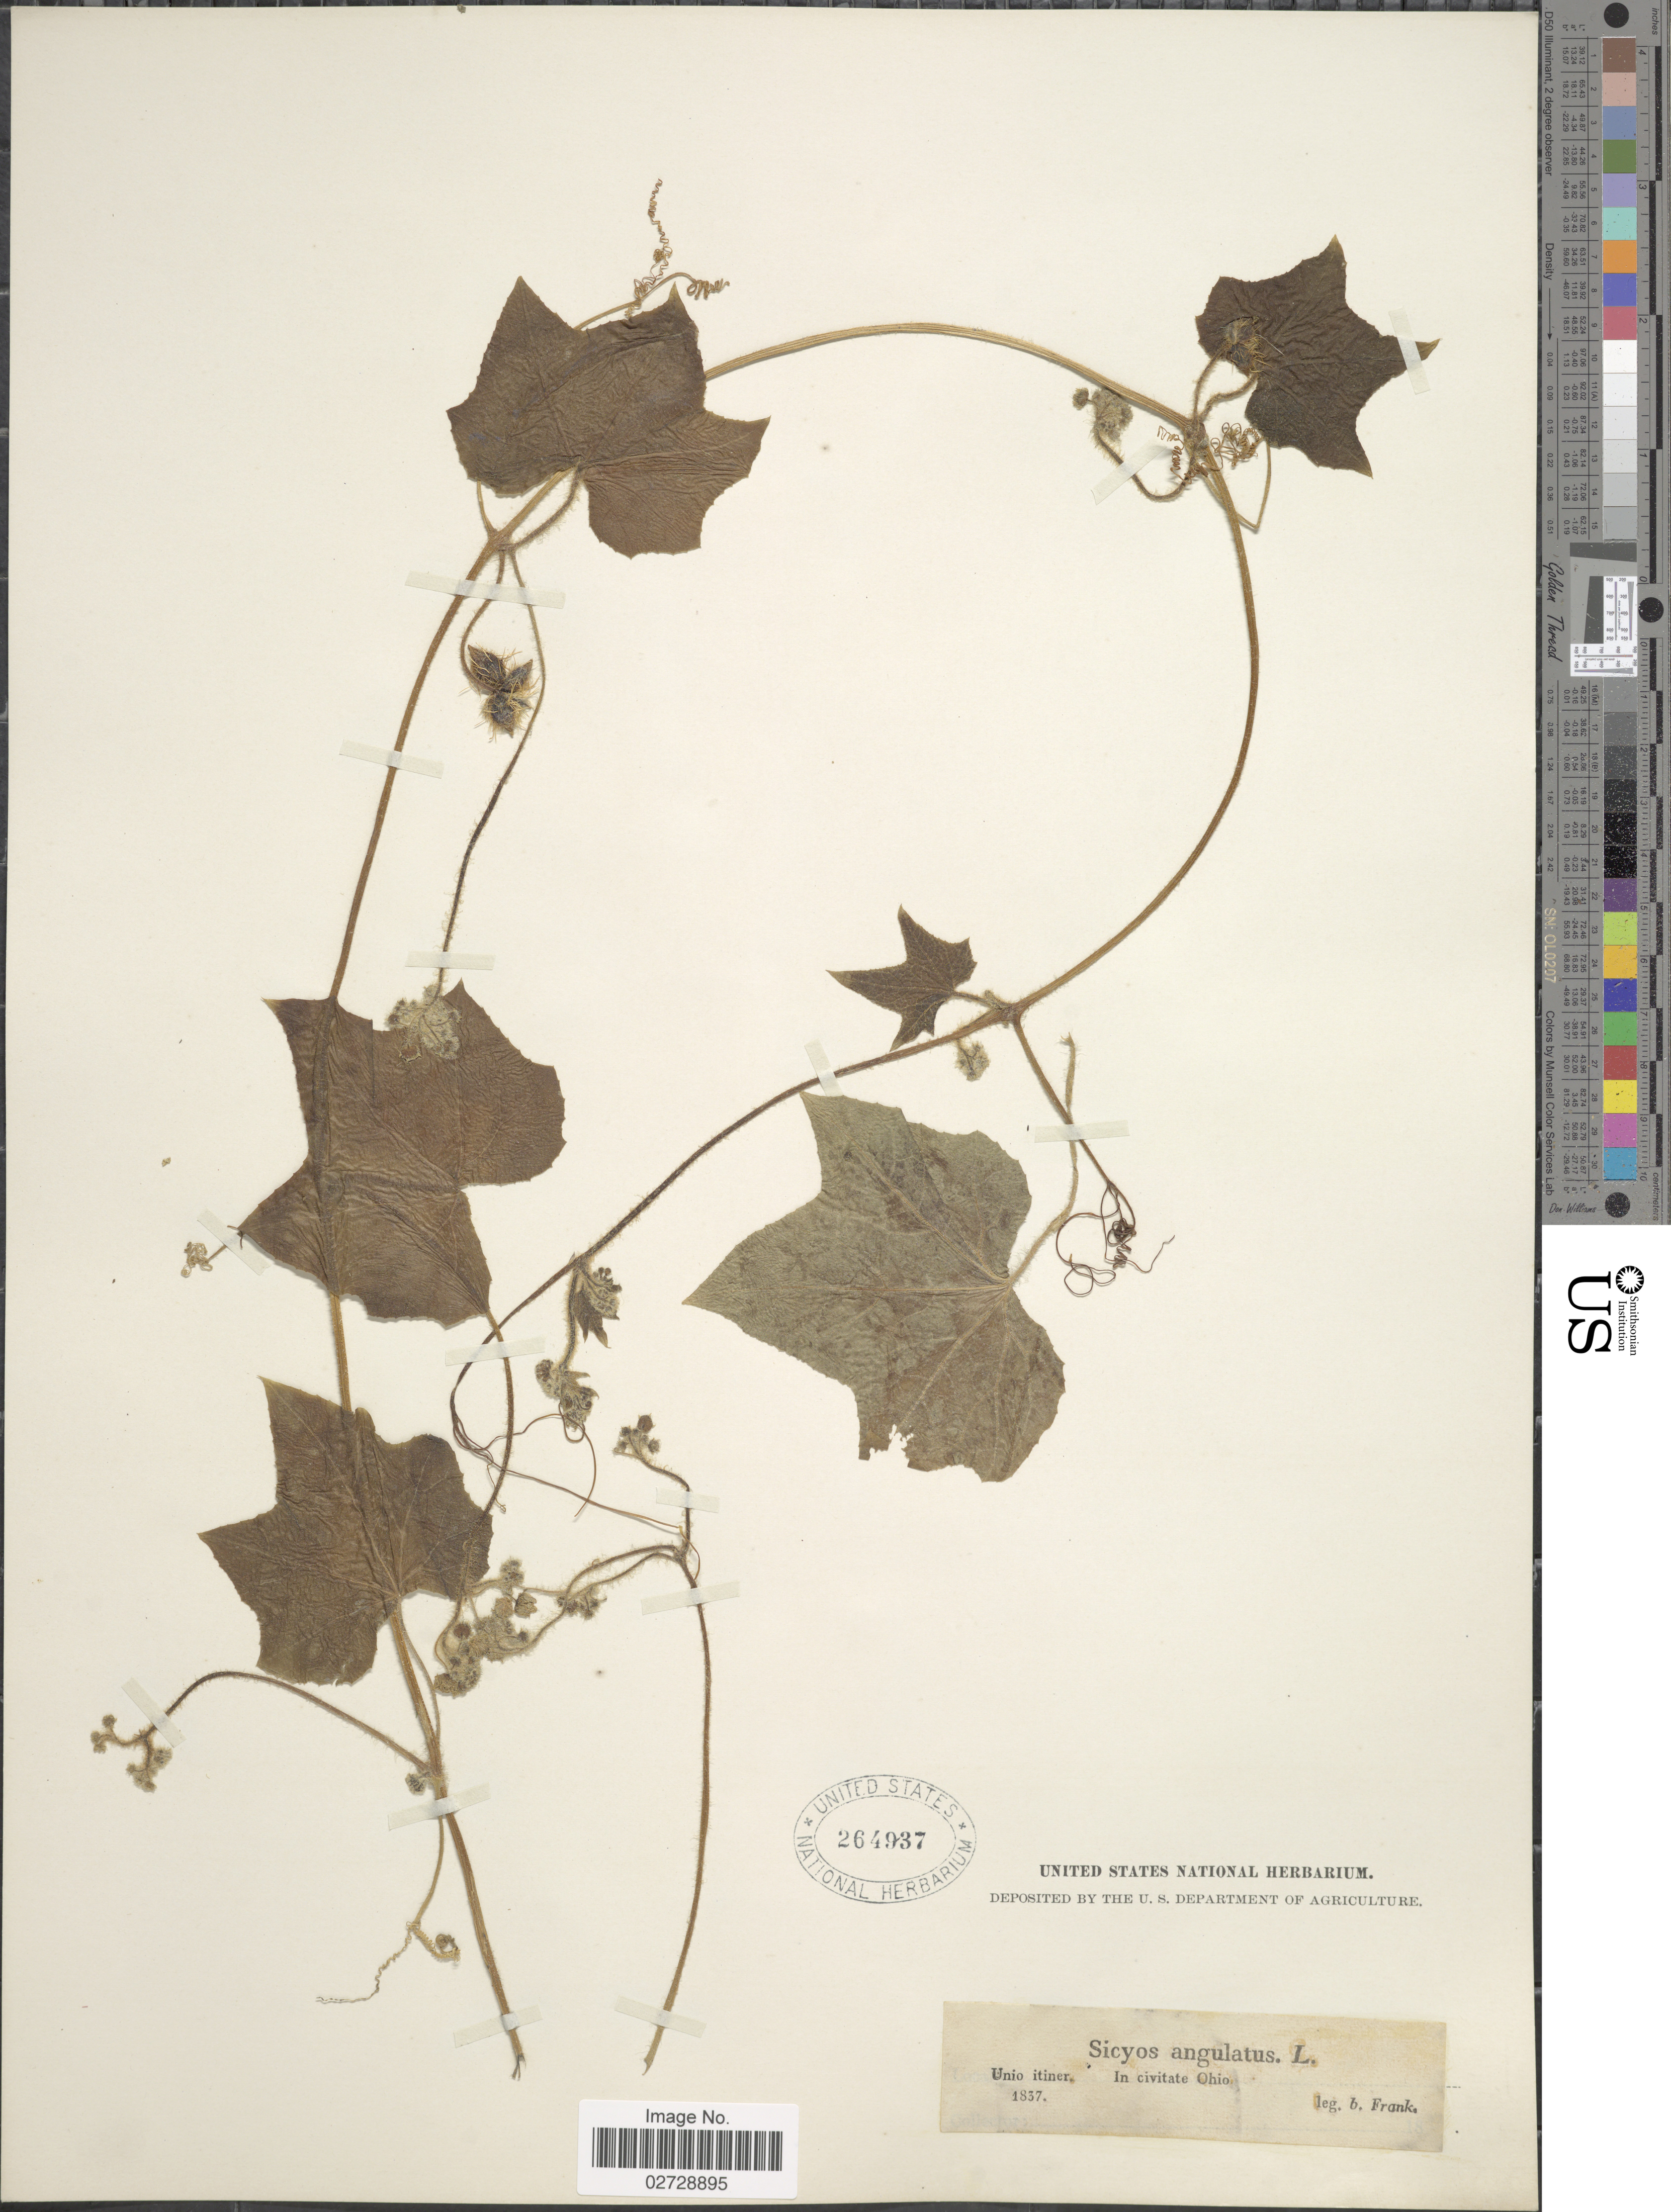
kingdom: Plantae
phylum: Tracheophyta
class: Magnoliopsida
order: Cucurbitales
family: Cucurbitaceae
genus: Sicyos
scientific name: Sicyos angulatus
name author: L.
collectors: B. Frank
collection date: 1837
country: United States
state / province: Ohio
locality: In civitate Ohio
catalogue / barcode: US 264937